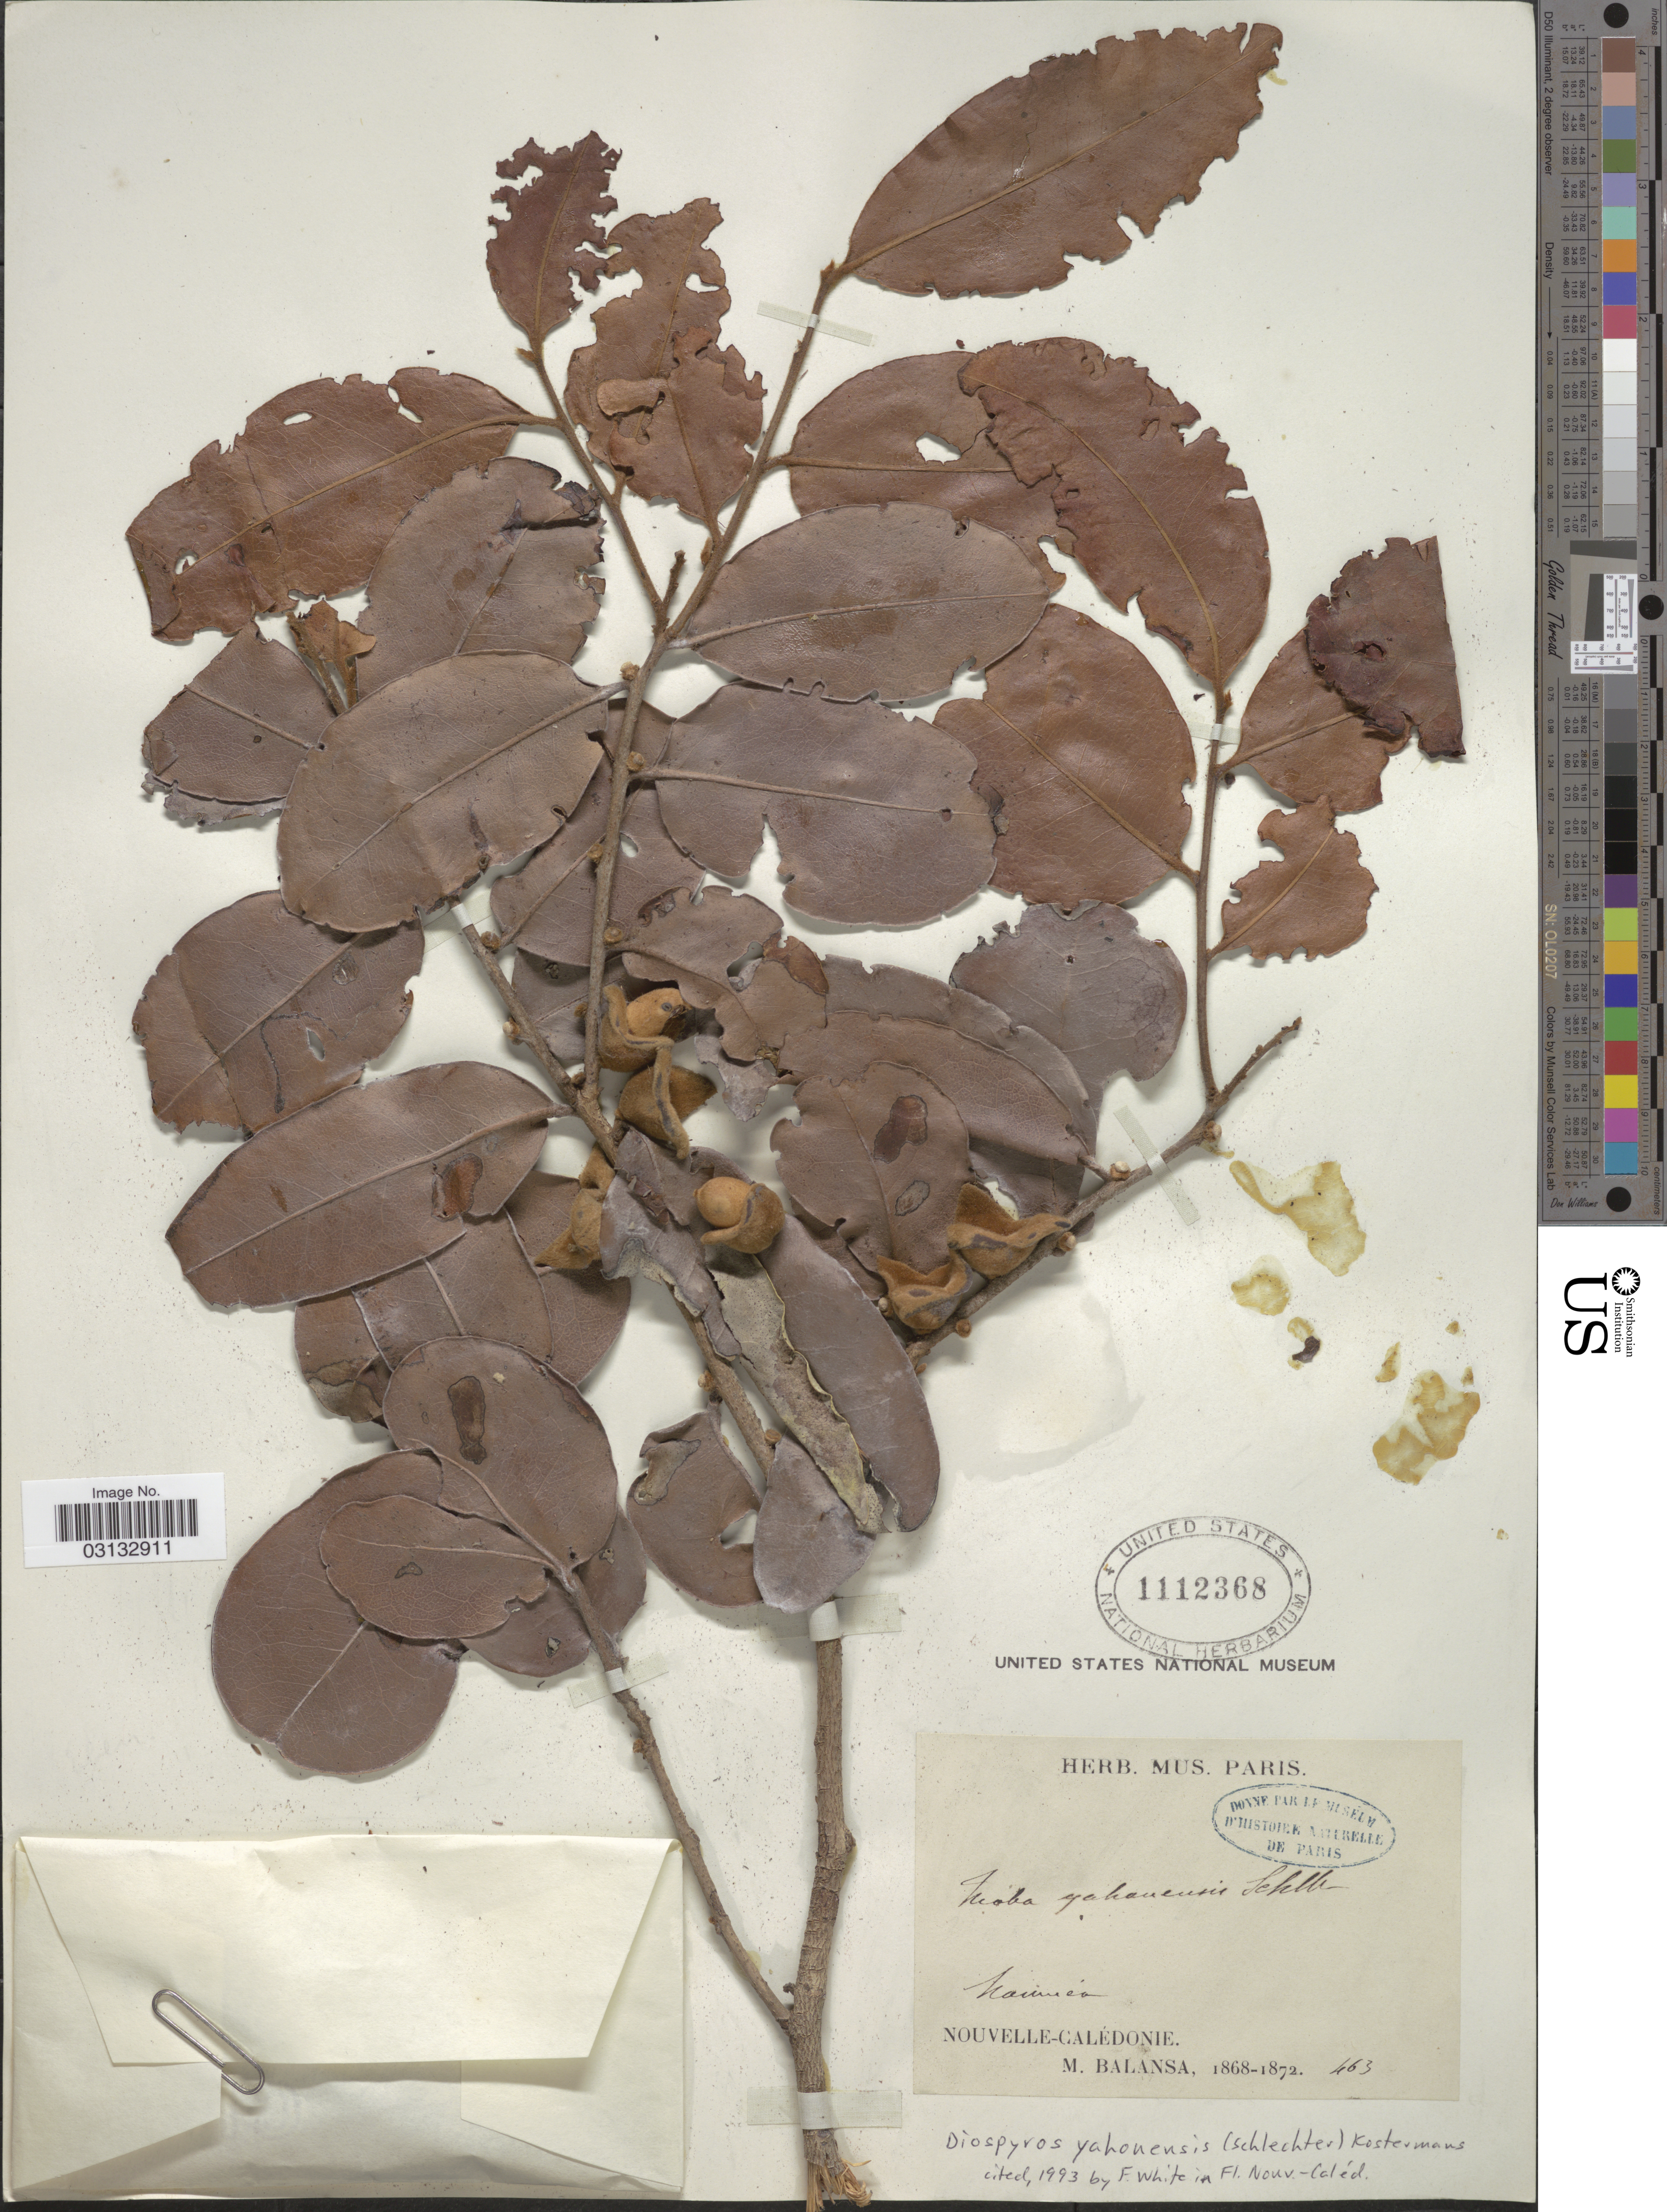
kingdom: Plantae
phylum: Tracheophyta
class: Magnoliopsida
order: Ericales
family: Ebenaceae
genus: Diospyros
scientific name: Diospyros yaouhensis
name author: (Schltr.) Kosterm.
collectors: B. Balansa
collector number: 463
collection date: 1868/1872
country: New Caledonia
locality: Nouméa, Nouvelle-Calédonie.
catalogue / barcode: US 1112368